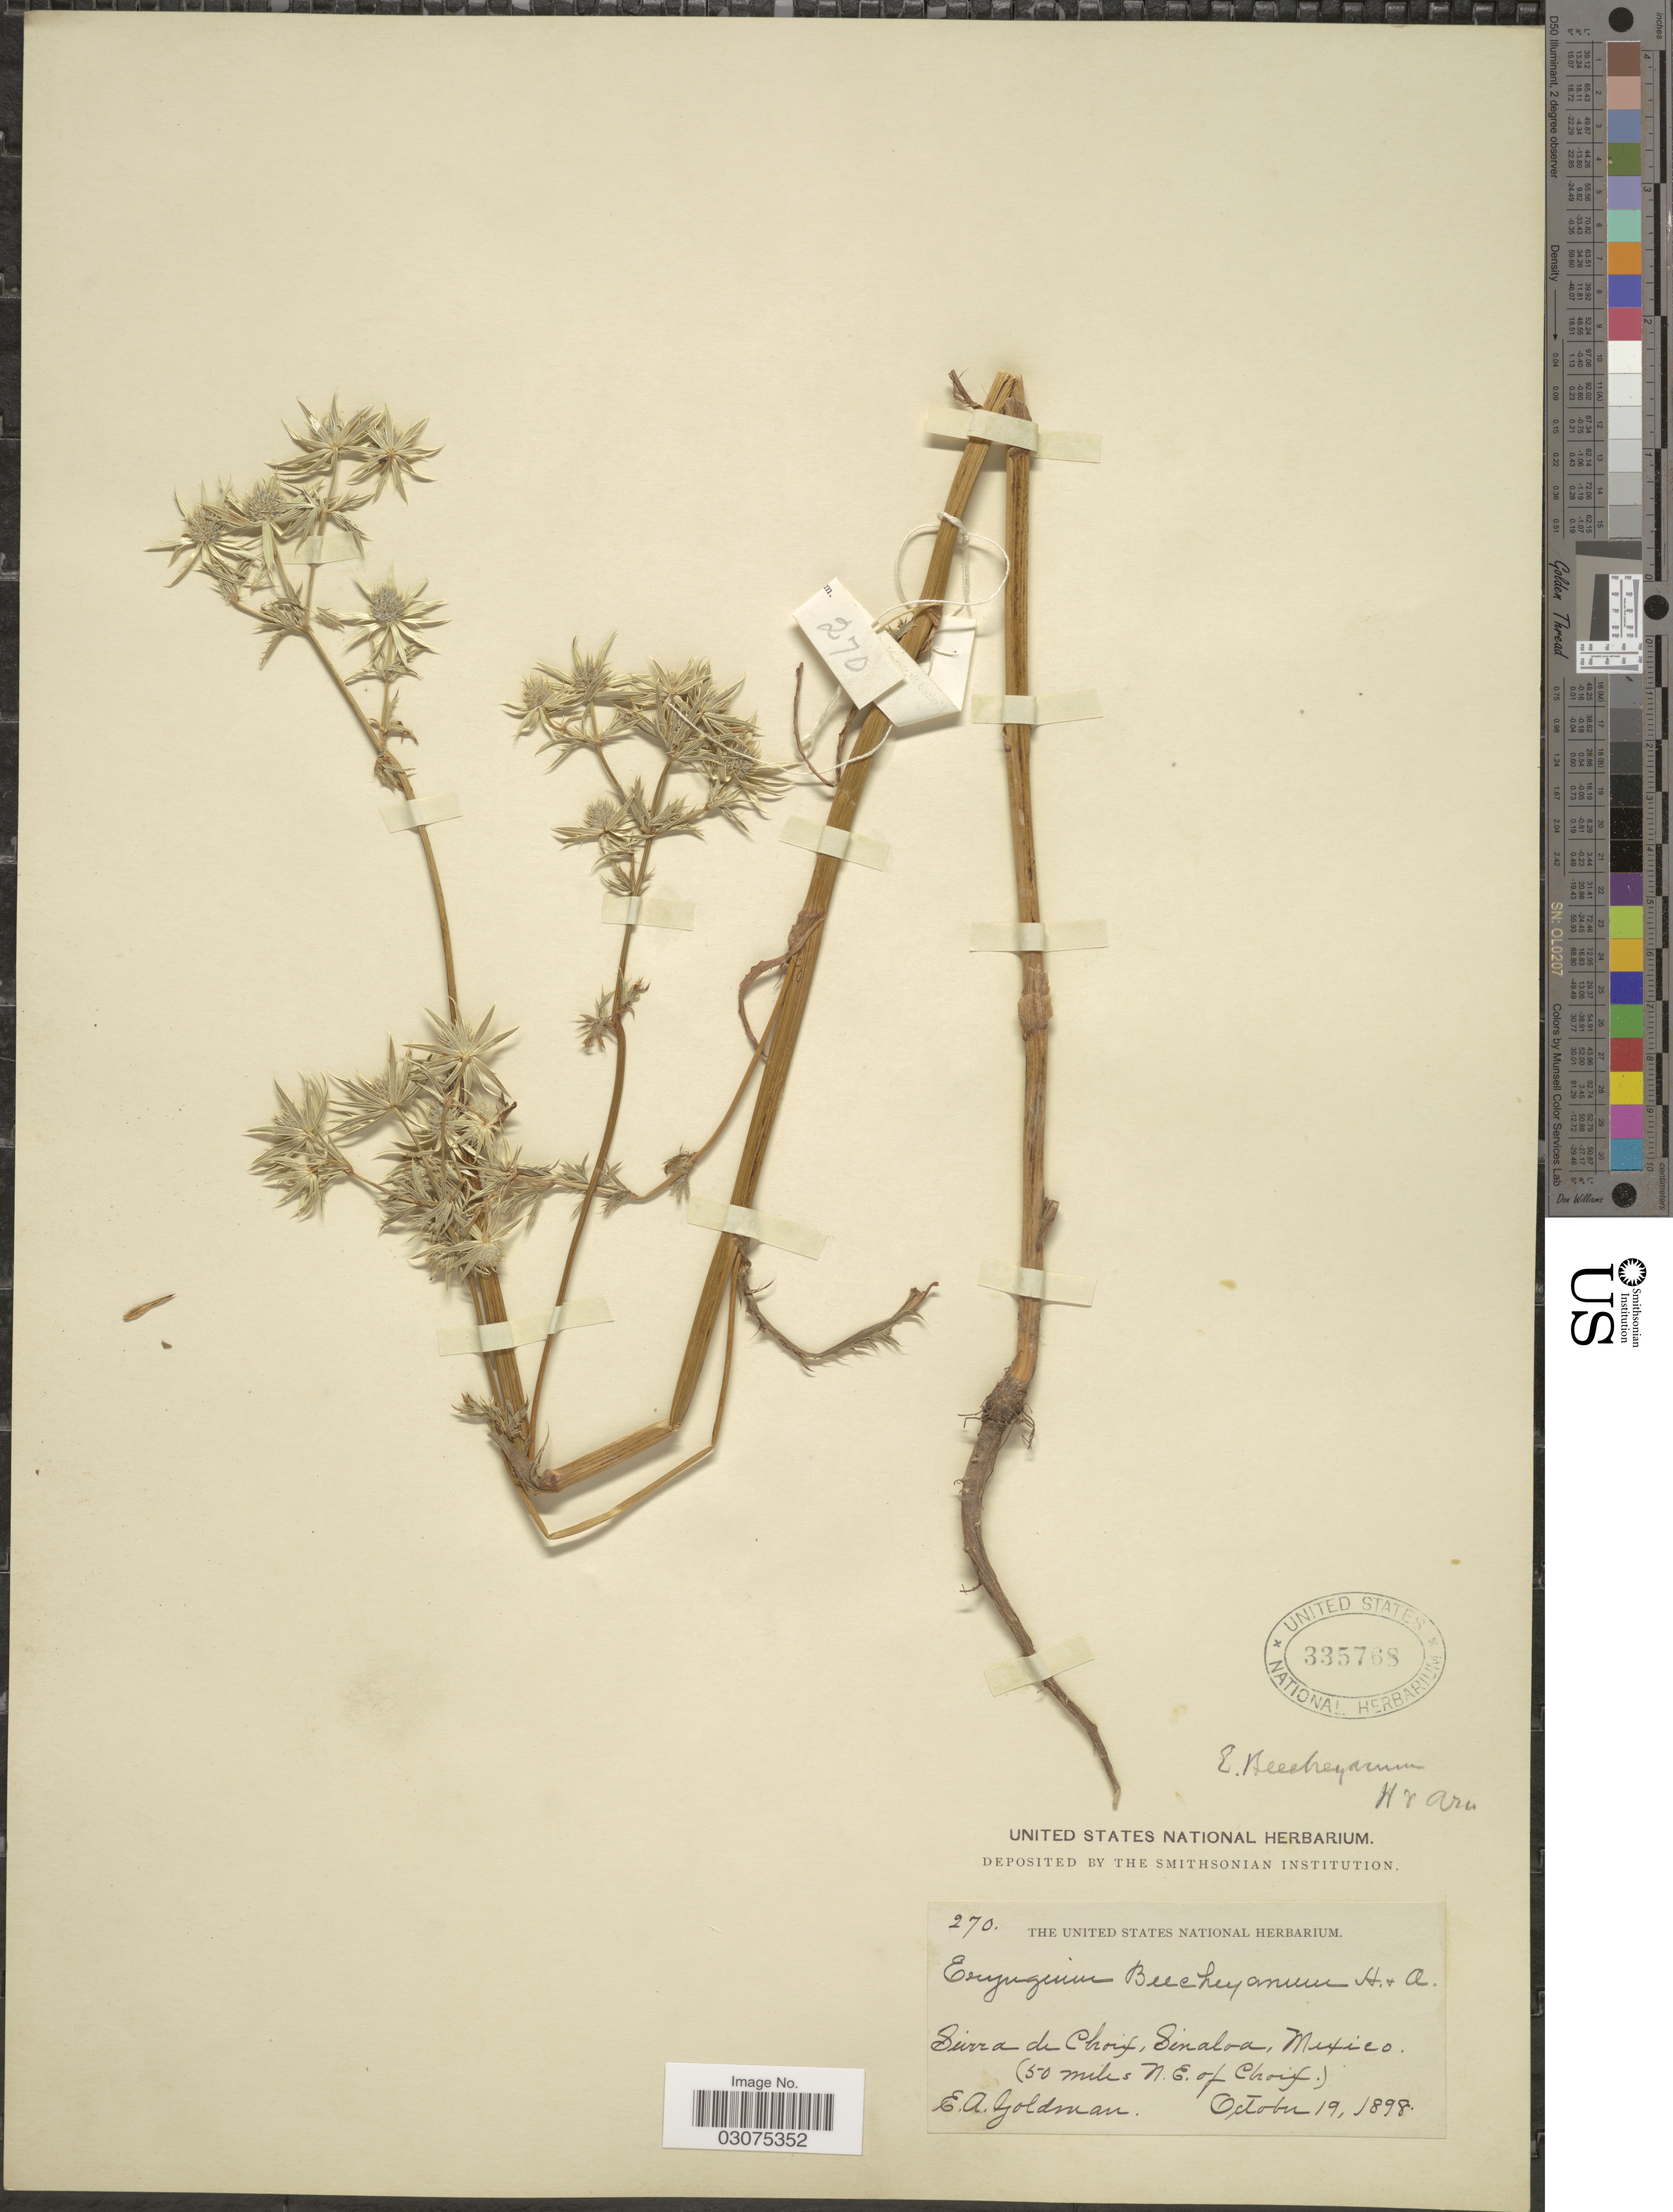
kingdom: Plantae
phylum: Tracheophyta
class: Magnoliopsida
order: Apiales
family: Apiaceae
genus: Eryngium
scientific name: Eryngium beecheyanum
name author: Hook. f. & Arn.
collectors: E. A. Goldman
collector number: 270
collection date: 1898-10-19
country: Mexico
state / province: Sinaloa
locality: Sierra de Choix. (50 miles N.E. of Choix).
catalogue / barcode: US 335768